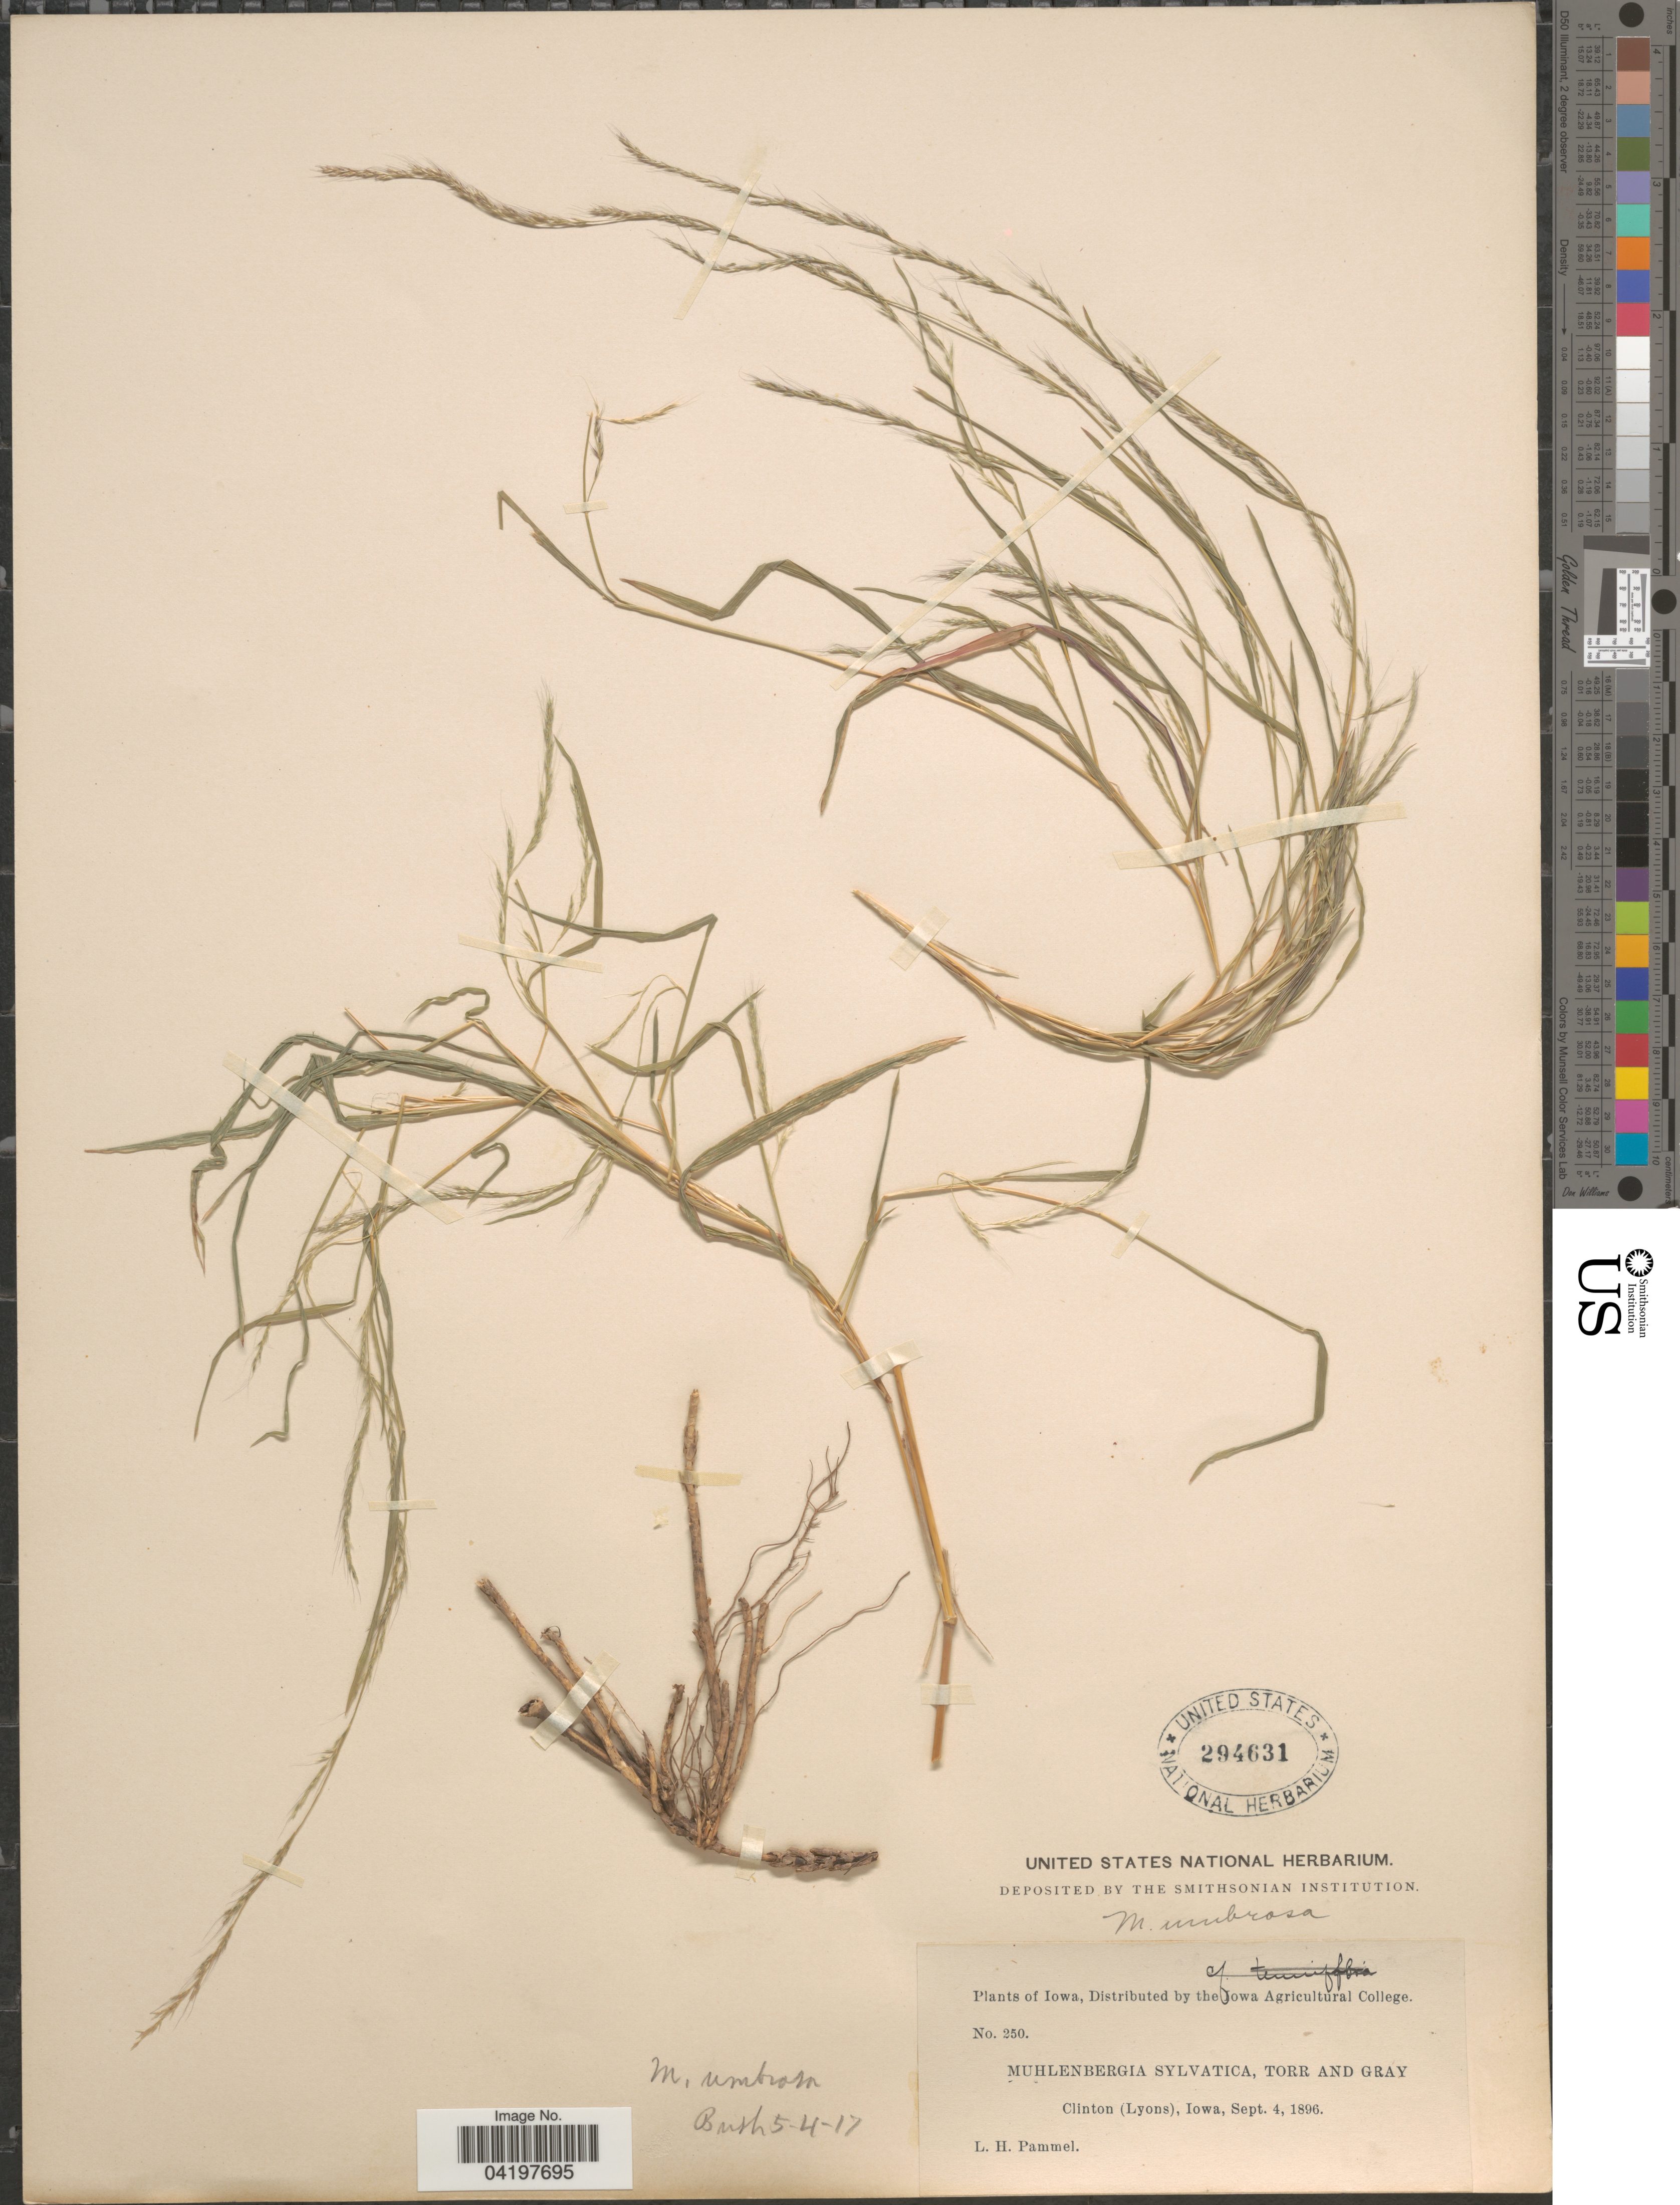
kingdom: Plantae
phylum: Tracheophyta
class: Liliopsida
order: Poales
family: Poaceae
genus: Muhlenbergia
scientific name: Muhlenbergia sylvatica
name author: (Torr.) Torr. ex A. Gray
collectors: L. Pammel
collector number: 250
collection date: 1896-09-04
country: United States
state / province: Iowa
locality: Clinton (Lyons).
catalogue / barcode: US 294631